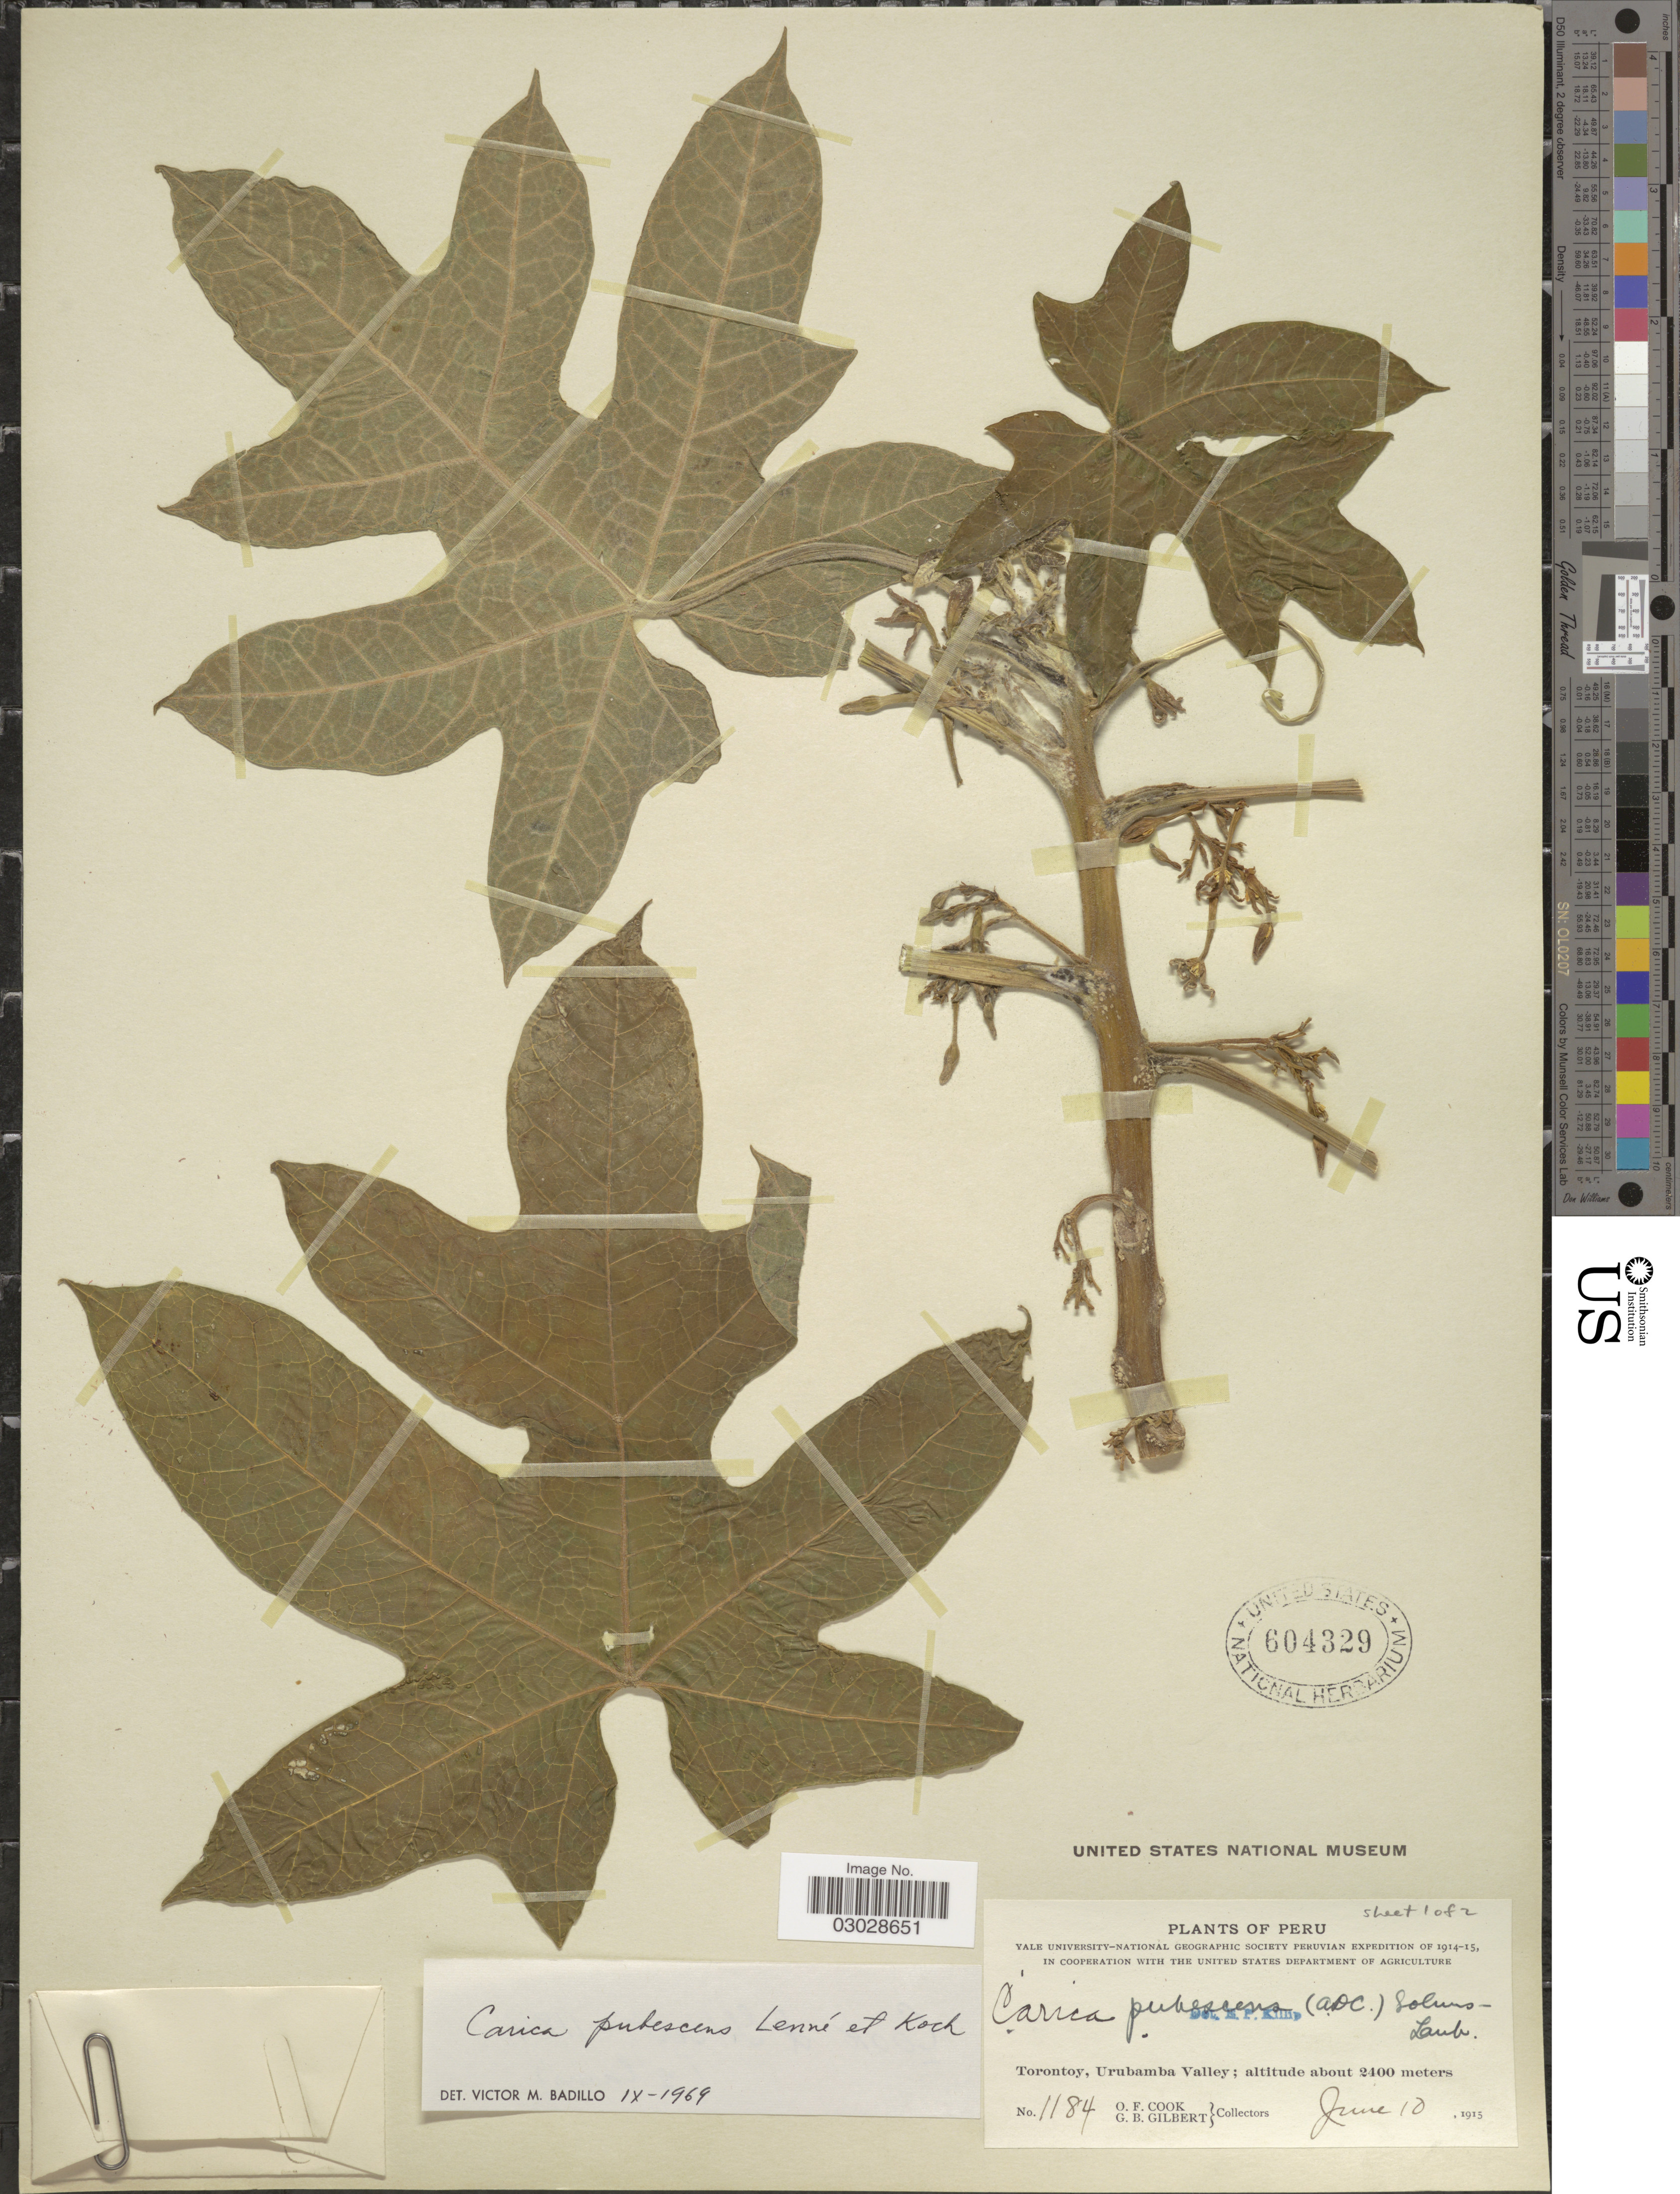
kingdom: Plantae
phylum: Tracheophyta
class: Magnoliopsida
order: Brassicales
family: Caricaceae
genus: Vasconcellea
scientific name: Vasconcellea pubescens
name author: A. DC.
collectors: O. F. Cook & G. B. Gilbert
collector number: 1184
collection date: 1915-06-10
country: Peru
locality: Torontoy, Urubamba Valley.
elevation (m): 2400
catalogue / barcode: US 604329